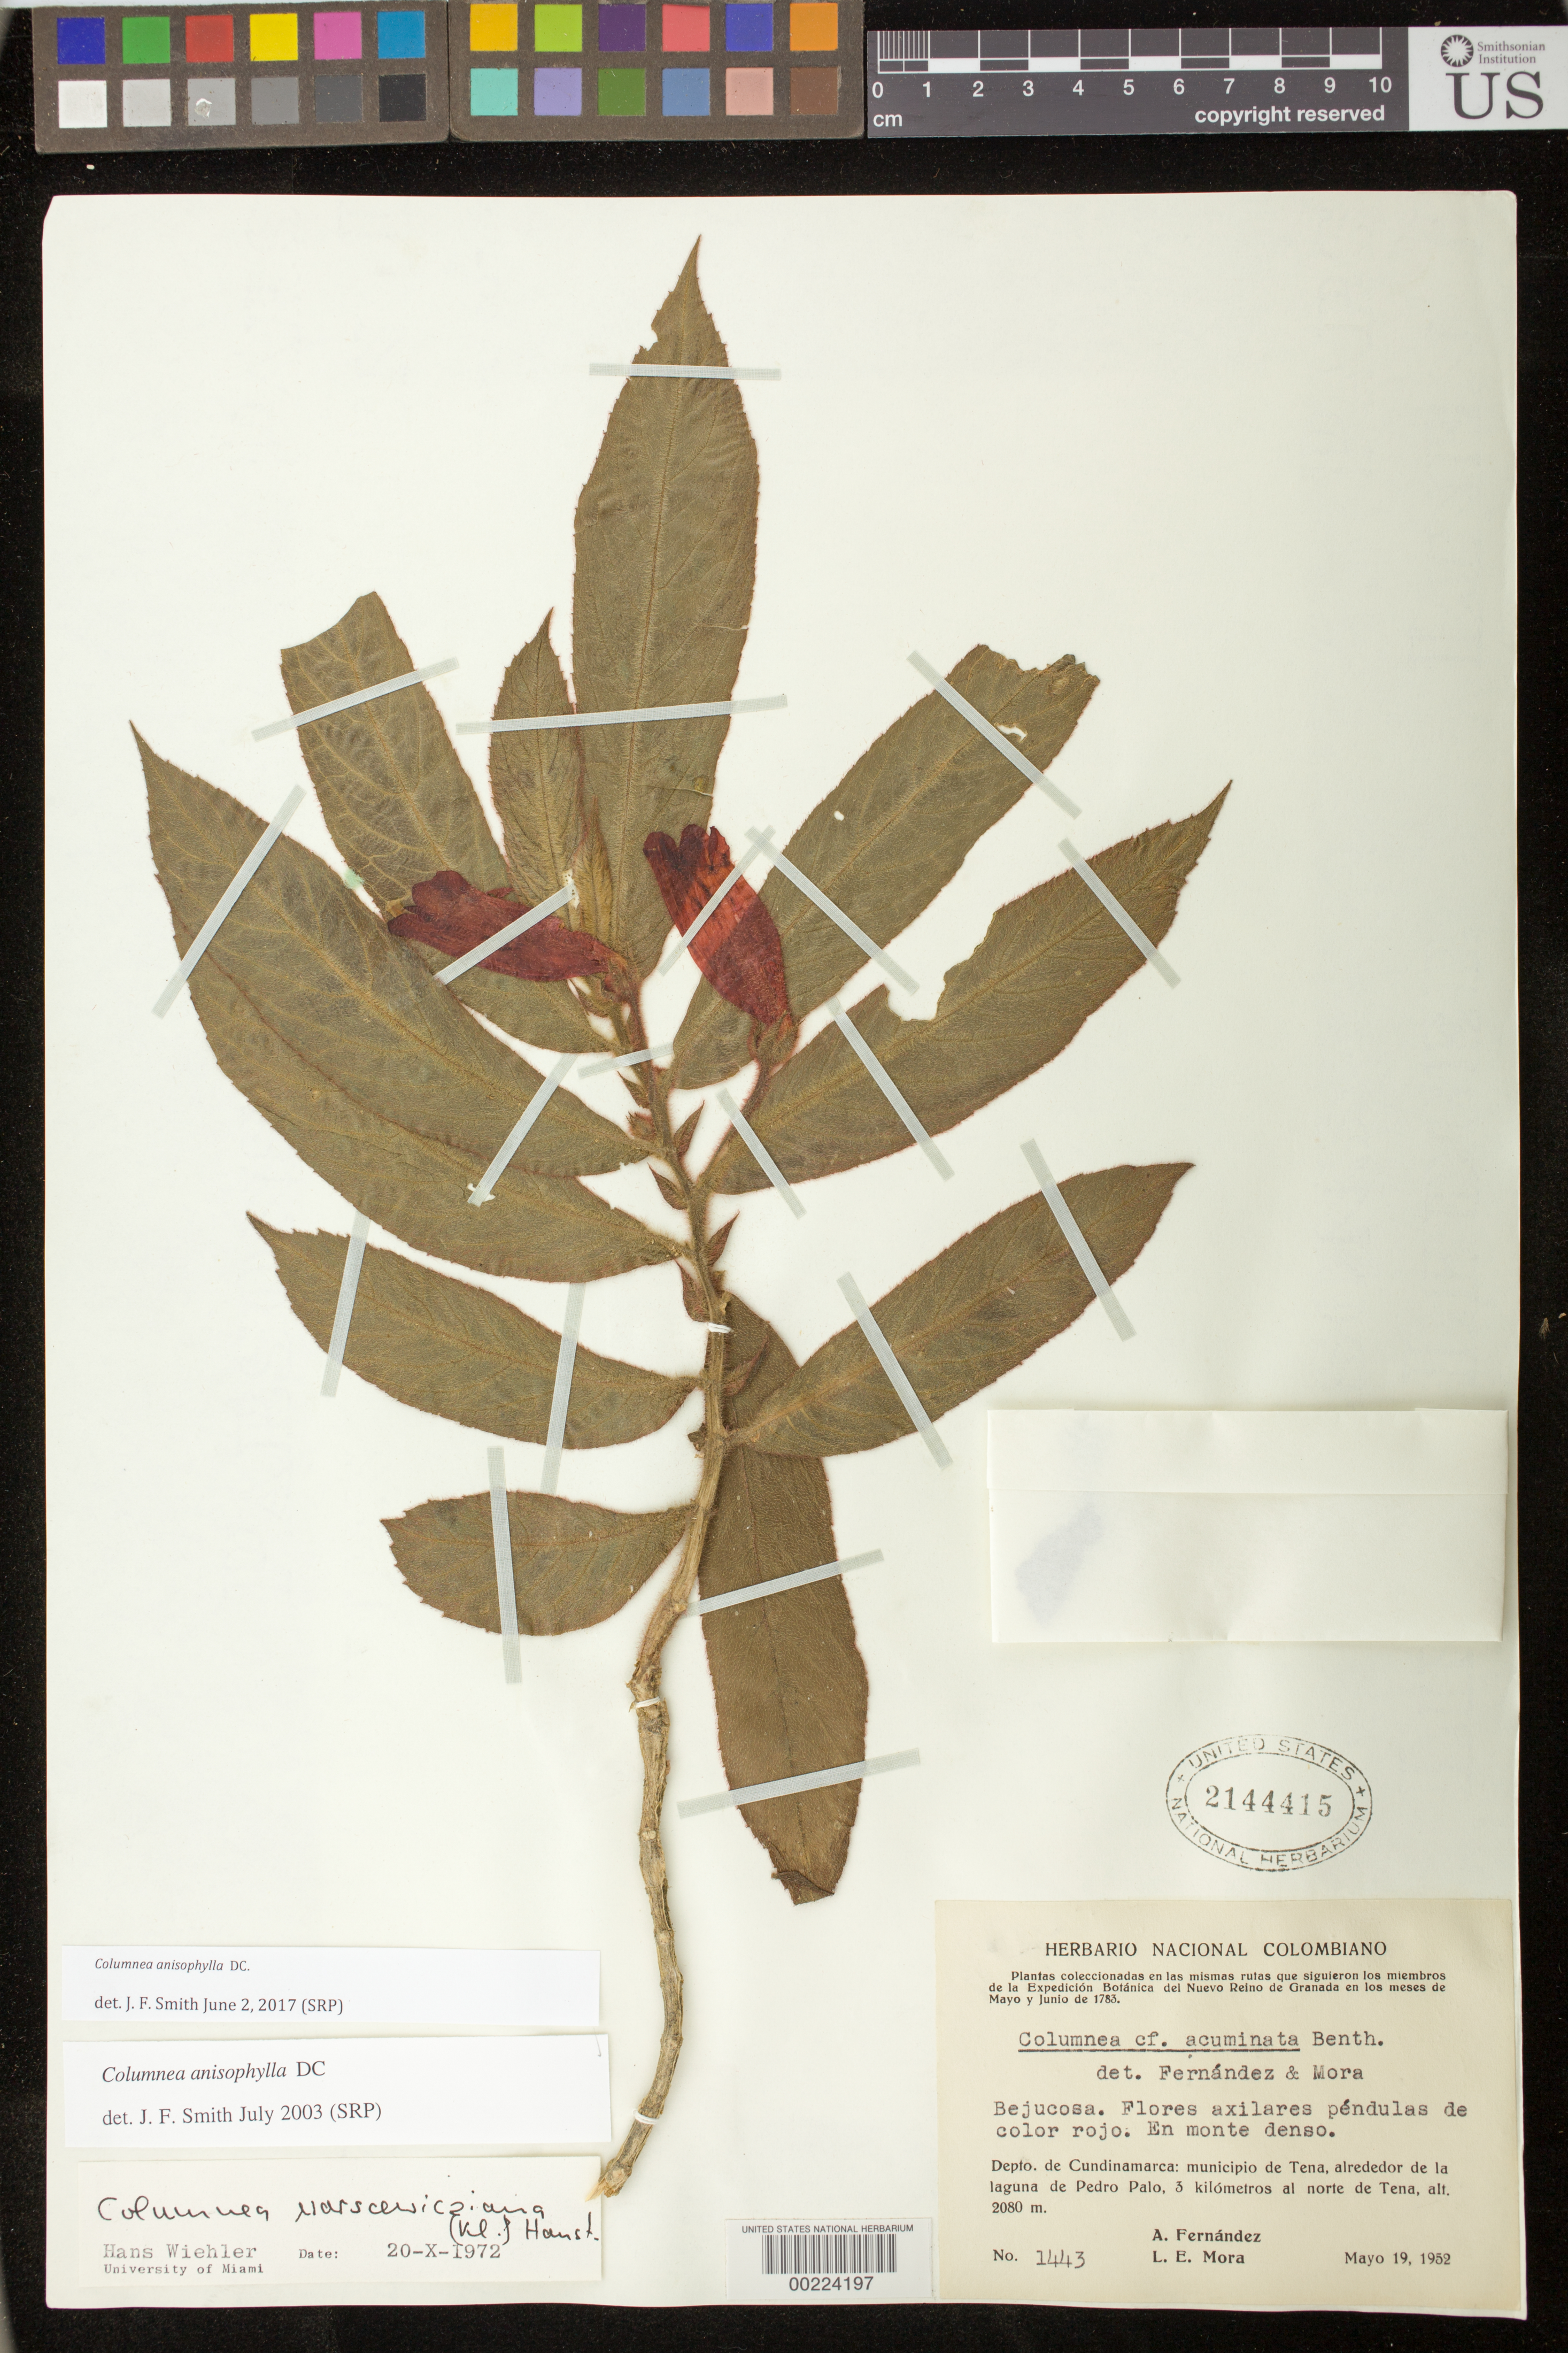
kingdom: Plantae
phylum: Tracheophyta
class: Magnoliopsida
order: Lamiales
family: Gesneriaceae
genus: Columnea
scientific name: Columnea anisophylla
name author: DC.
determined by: Smith, J. F.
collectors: A. Fernandez & L. Mora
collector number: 1443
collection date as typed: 19 May 1952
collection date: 1952-05-19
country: Colombia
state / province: Cundinamarca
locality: Mpio. de Tena, alrededor de la laguna de Pedro Palo, 3 km al norte de Tena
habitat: En monte denso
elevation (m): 2080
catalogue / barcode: US 2144415